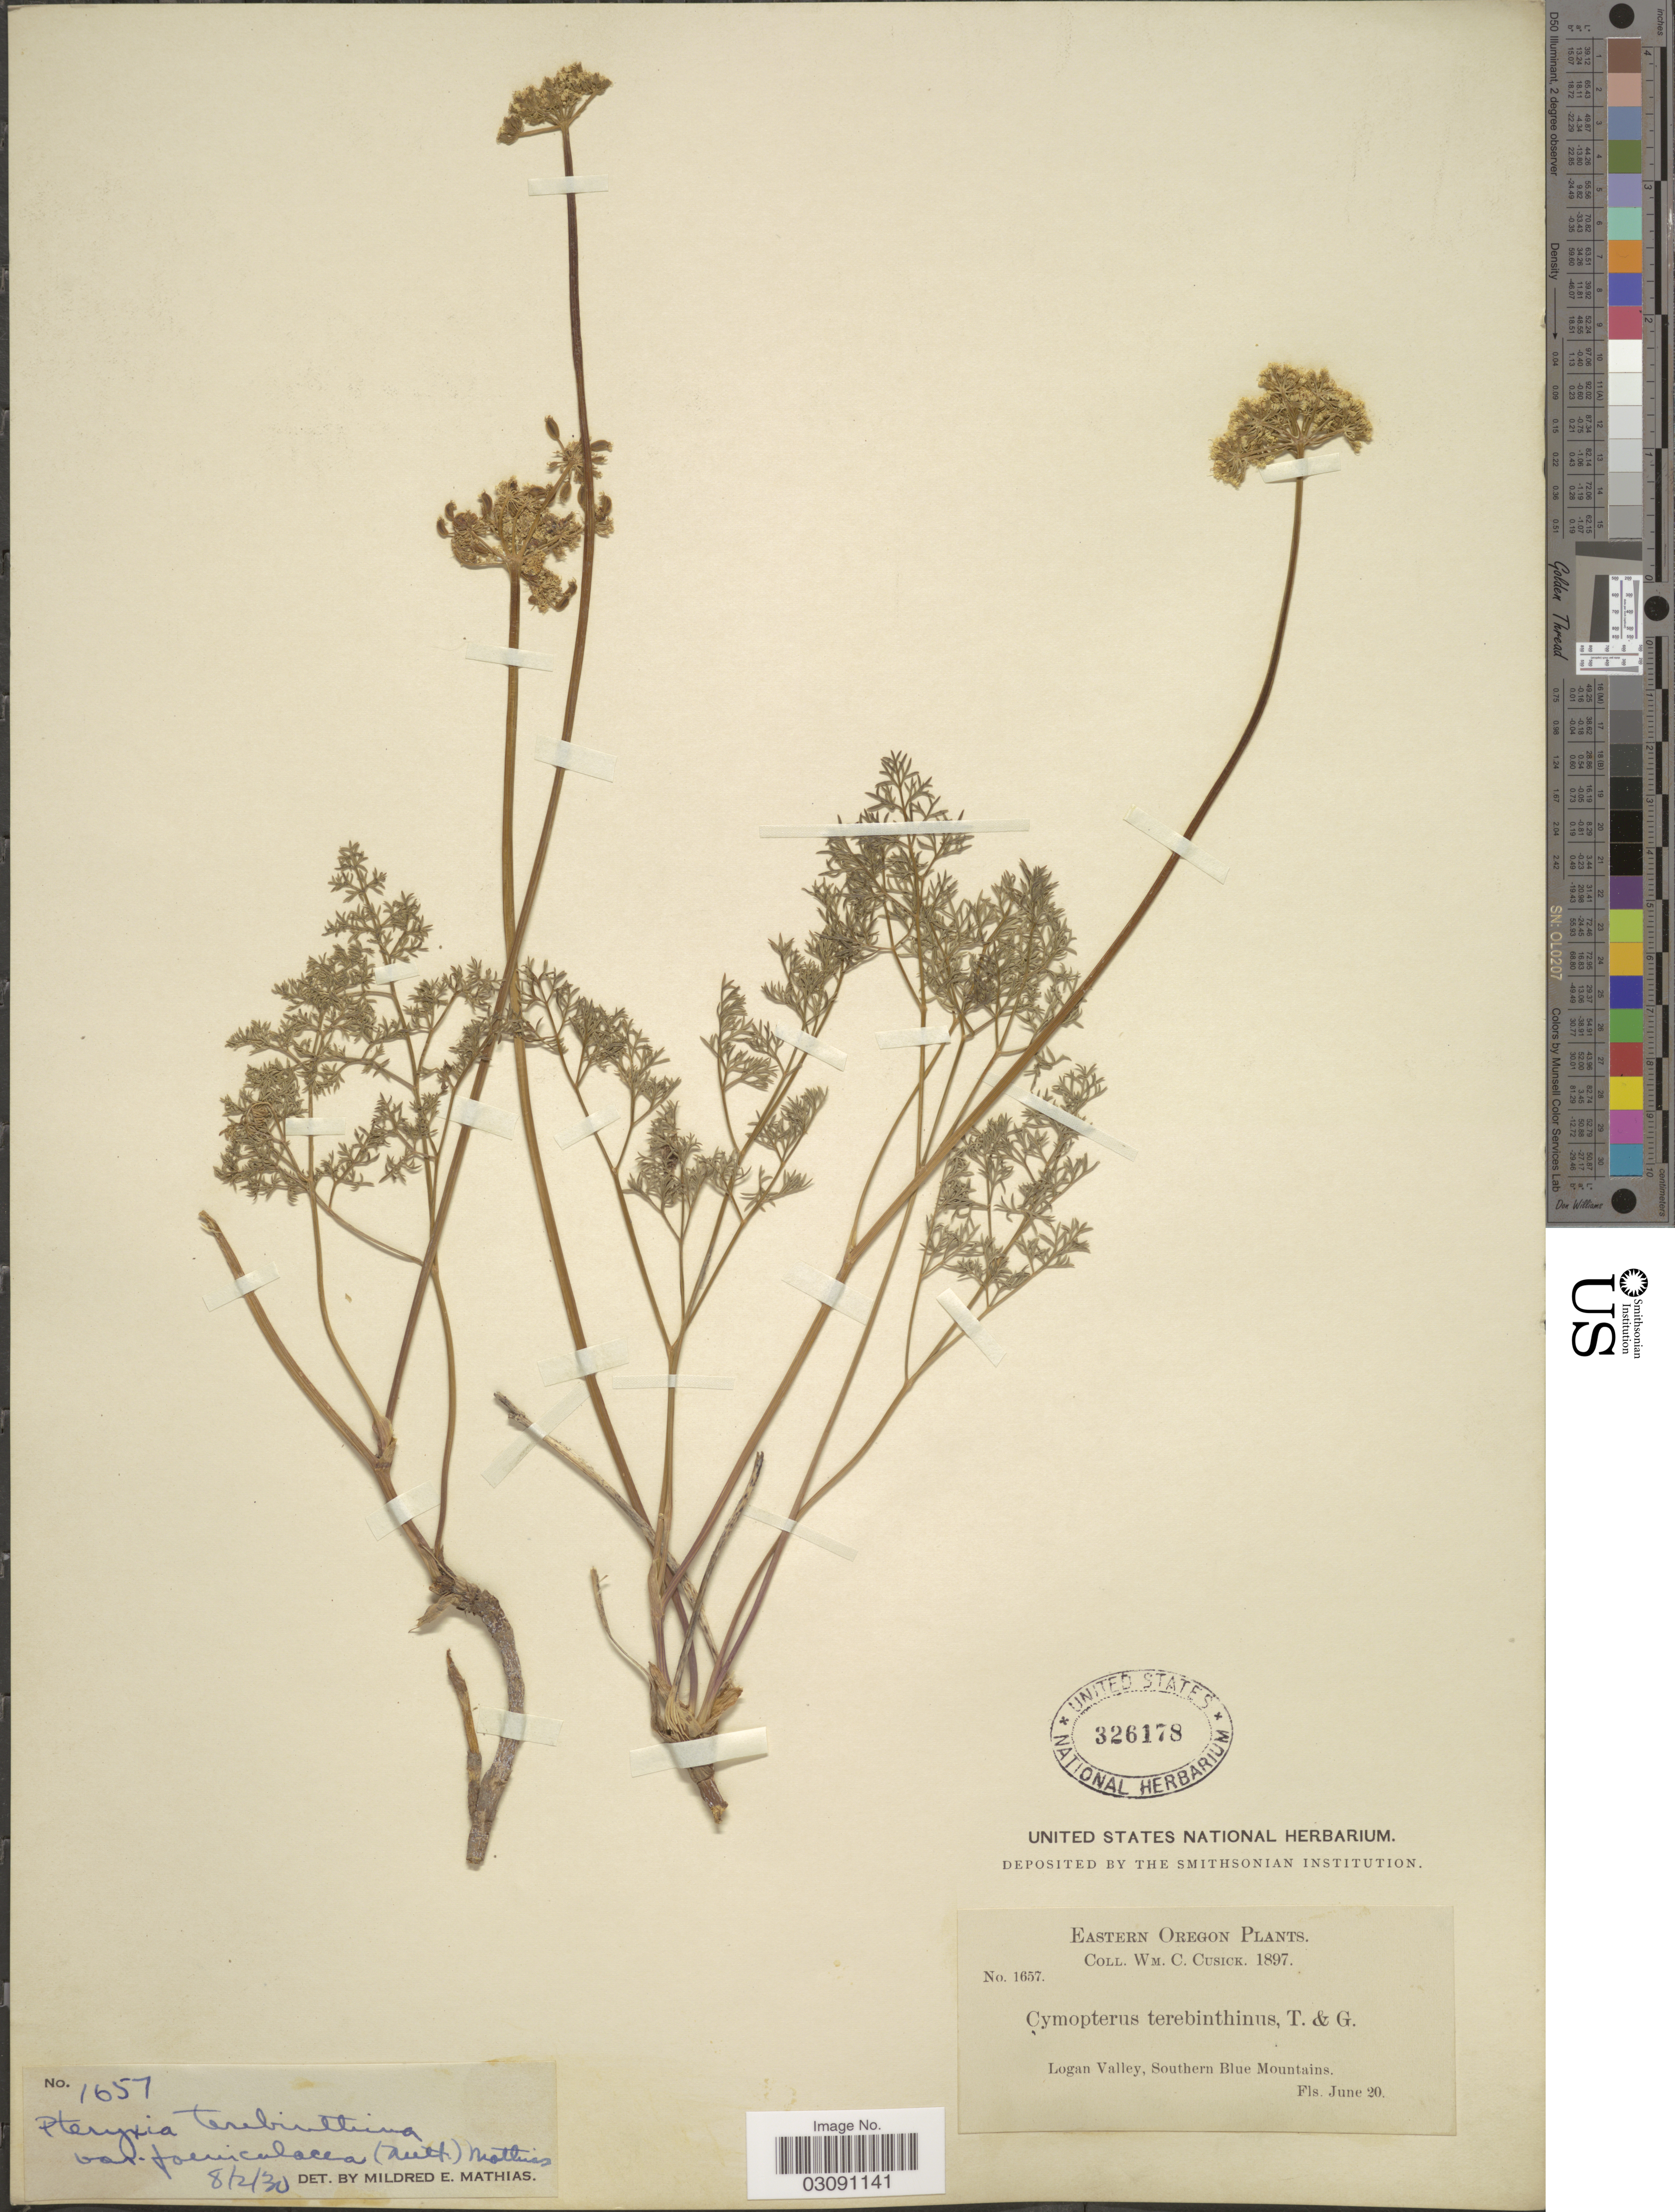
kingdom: Plantae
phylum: Tracheophyta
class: Magnoliopsida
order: Apiales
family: Apiaceae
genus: Pteryxia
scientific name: Pteryxia terebinthina var. foeniculacea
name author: (Torr. & A. Gray) Mathias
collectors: W. C. Cusick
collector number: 1657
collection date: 1897-06-20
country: United States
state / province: Oregon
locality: Eastern Oregon, Logan Valley, Southern Blue Mountains.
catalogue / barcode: US 326178